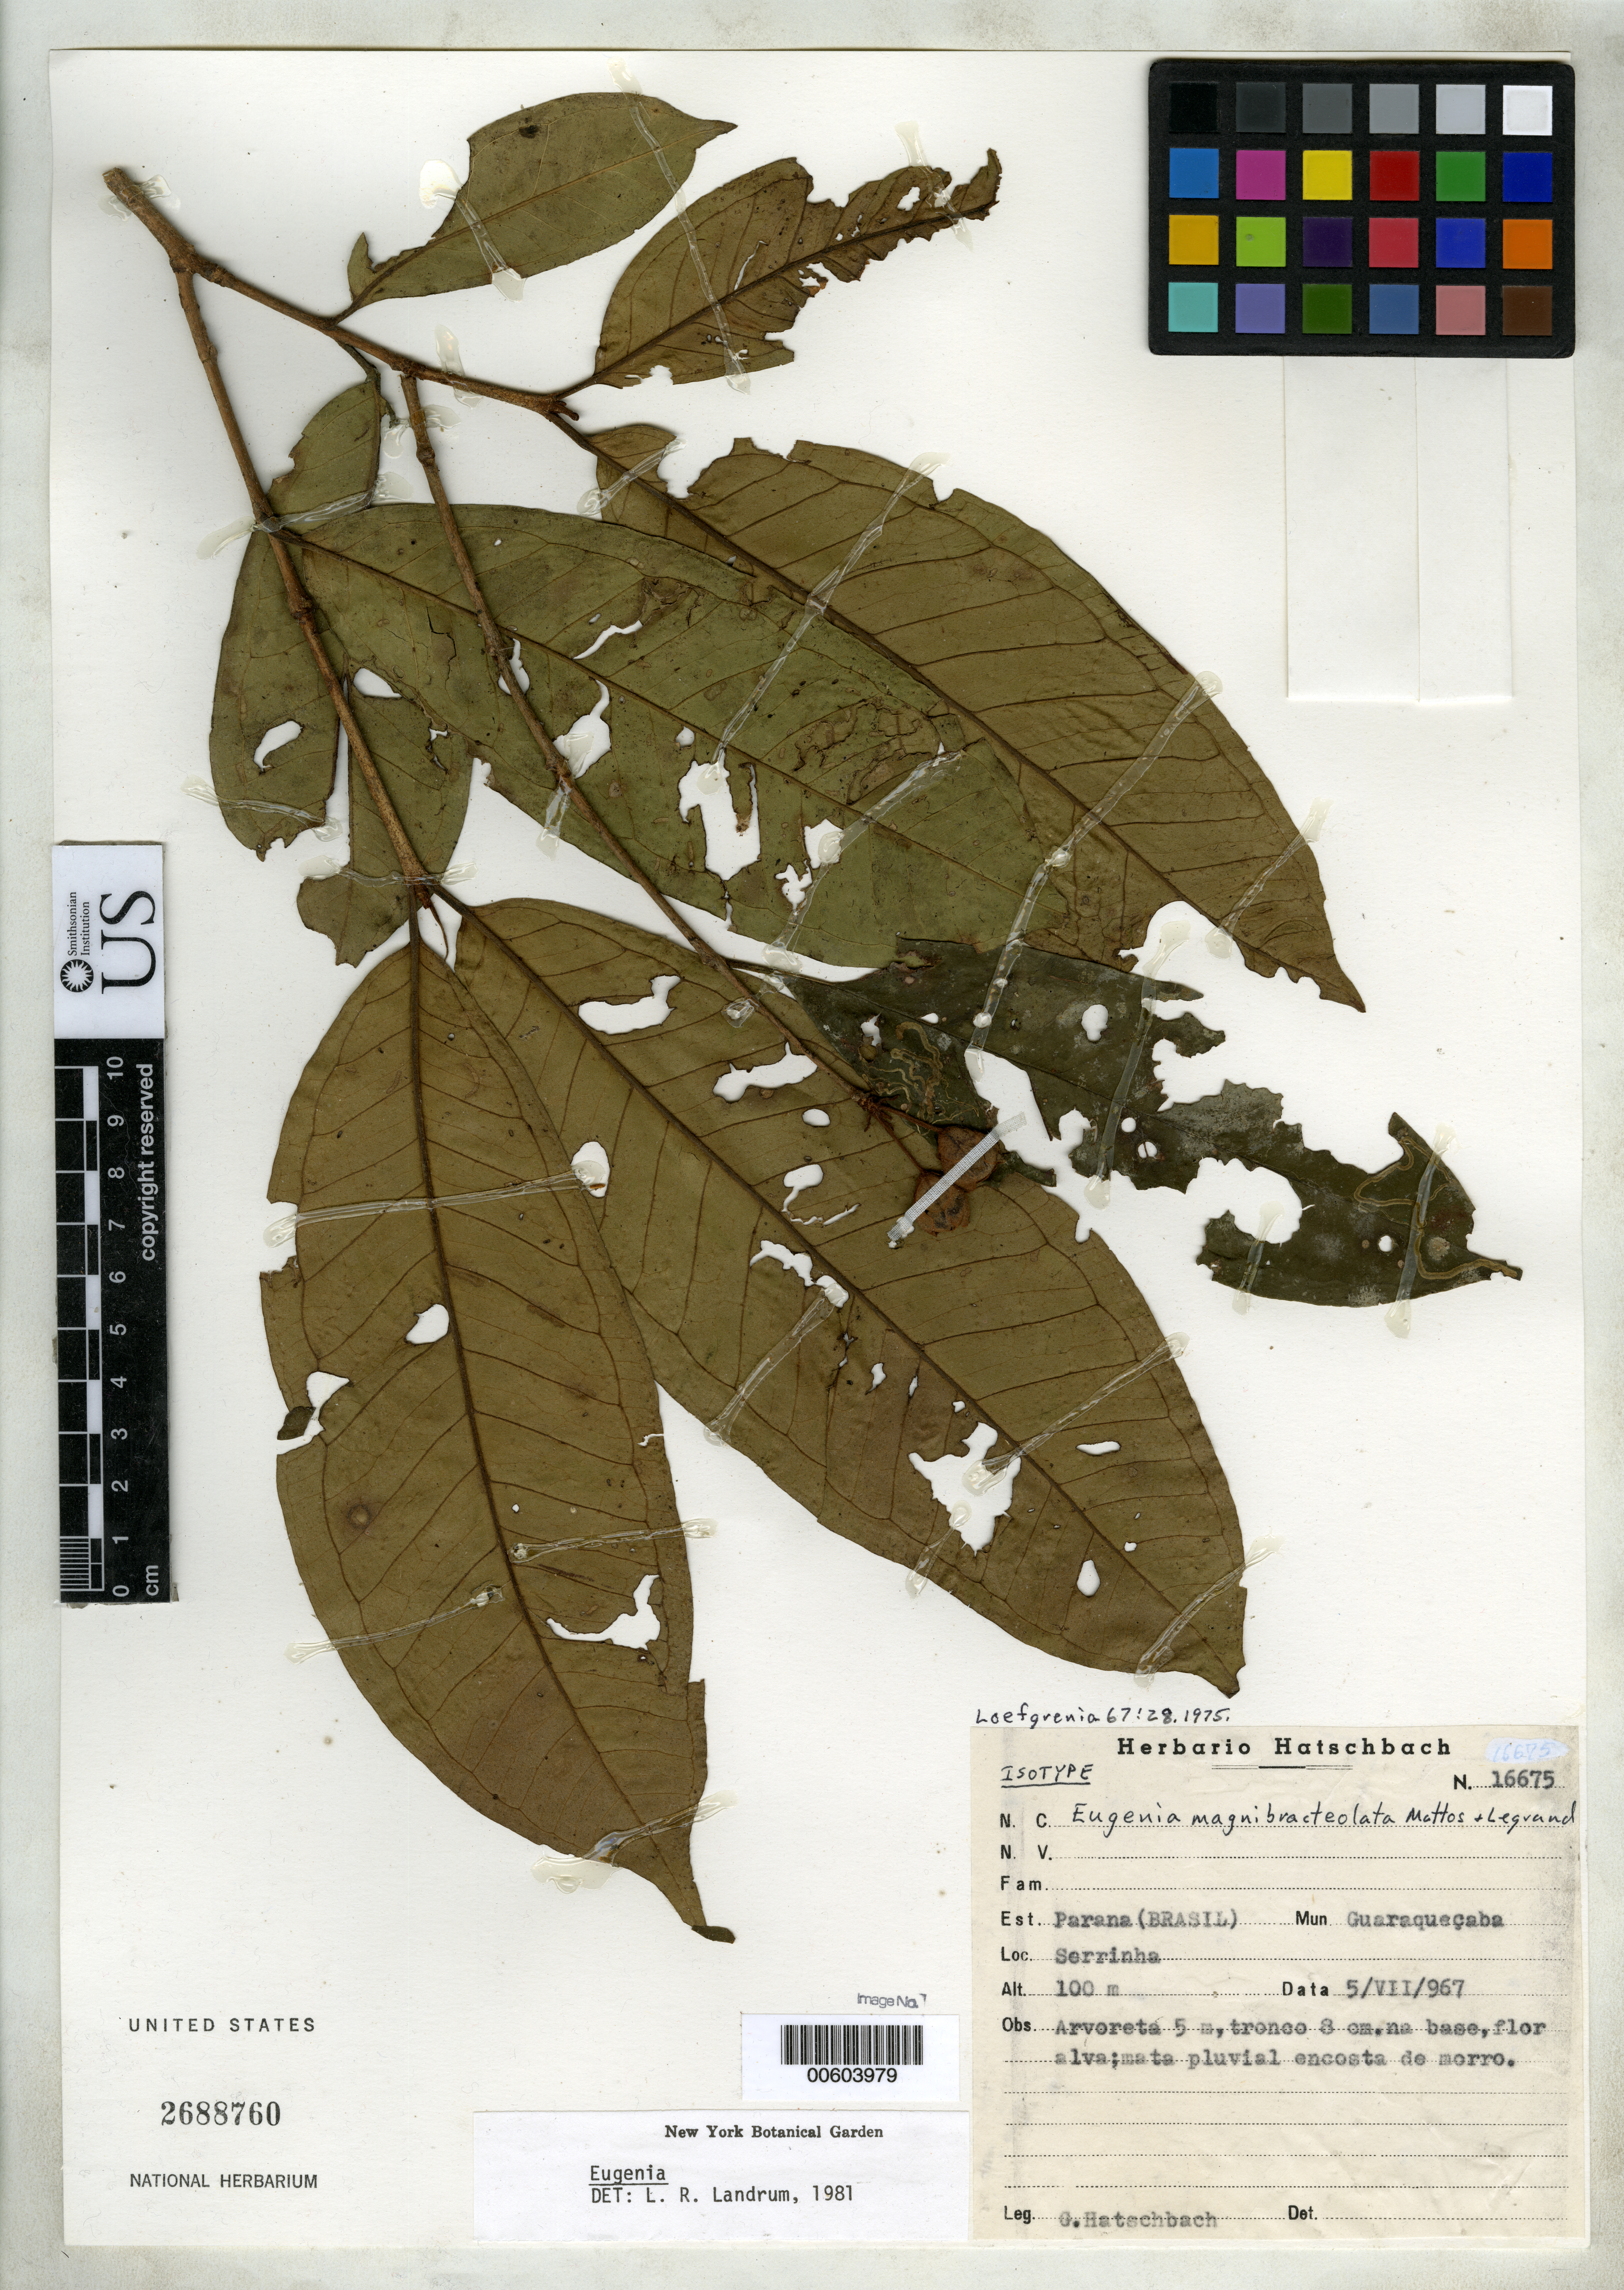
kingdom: Plantae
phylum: Tracheophyta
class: Magnoliopsida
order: Myrtales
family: Myrtaceae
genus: Eugenia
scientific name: Eugenia magnibracteolata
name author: Mattos & D. Legrand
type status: Isotype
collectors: G. Hatschbach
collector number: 16675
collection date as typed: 05 Jul 1967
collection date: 1967-07-05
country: Brazil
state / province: Paraná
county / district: Guaraqueçaba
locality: Serrinha.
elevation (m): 100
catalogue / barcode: US 2688760